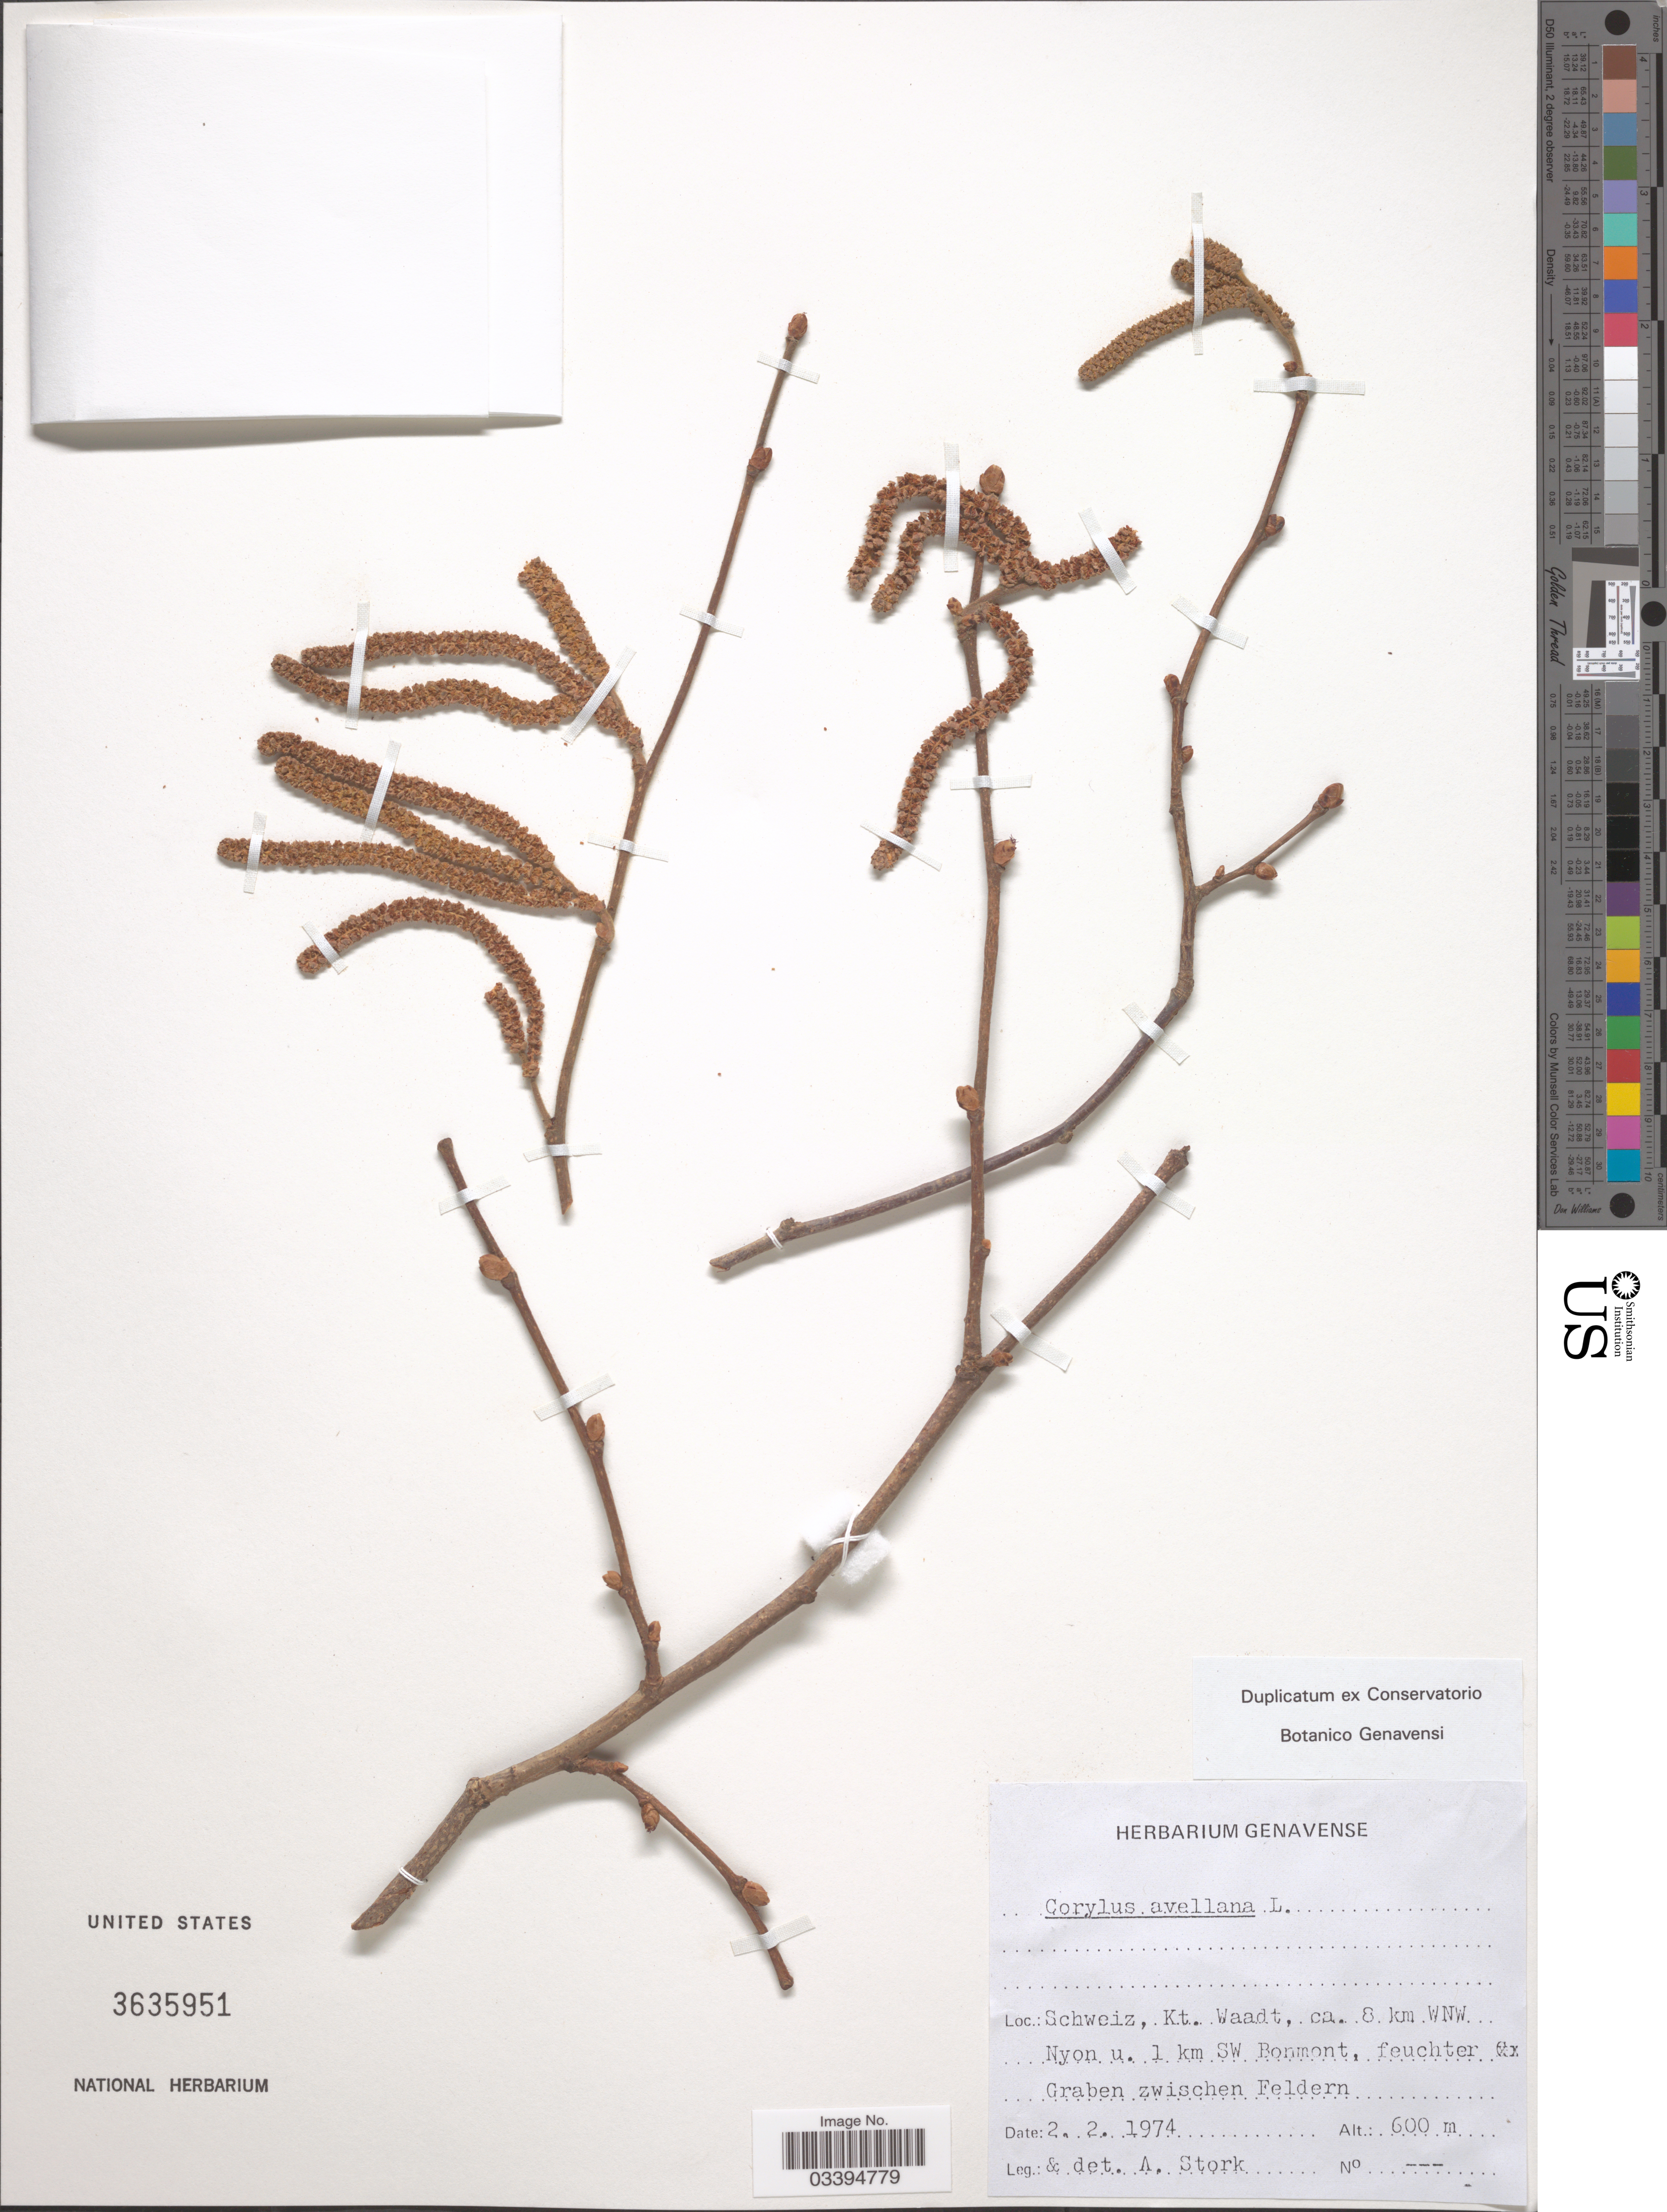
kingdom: Plantae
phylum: Tracheophyta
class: Magnoliopsida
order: Fagales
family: Betulaceae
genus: Corylus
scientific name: Corylus avellana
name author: L.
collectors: A. Stork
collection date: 1974-02-02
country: Switzerland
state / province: Schwyz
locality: Schweiz, Kt. Waadt, ca. 8 km WNW Nyon u. 1 km SW Bonmont, feuchter Graben zwischen Feldern.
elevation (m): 600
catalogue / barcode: US 3635951